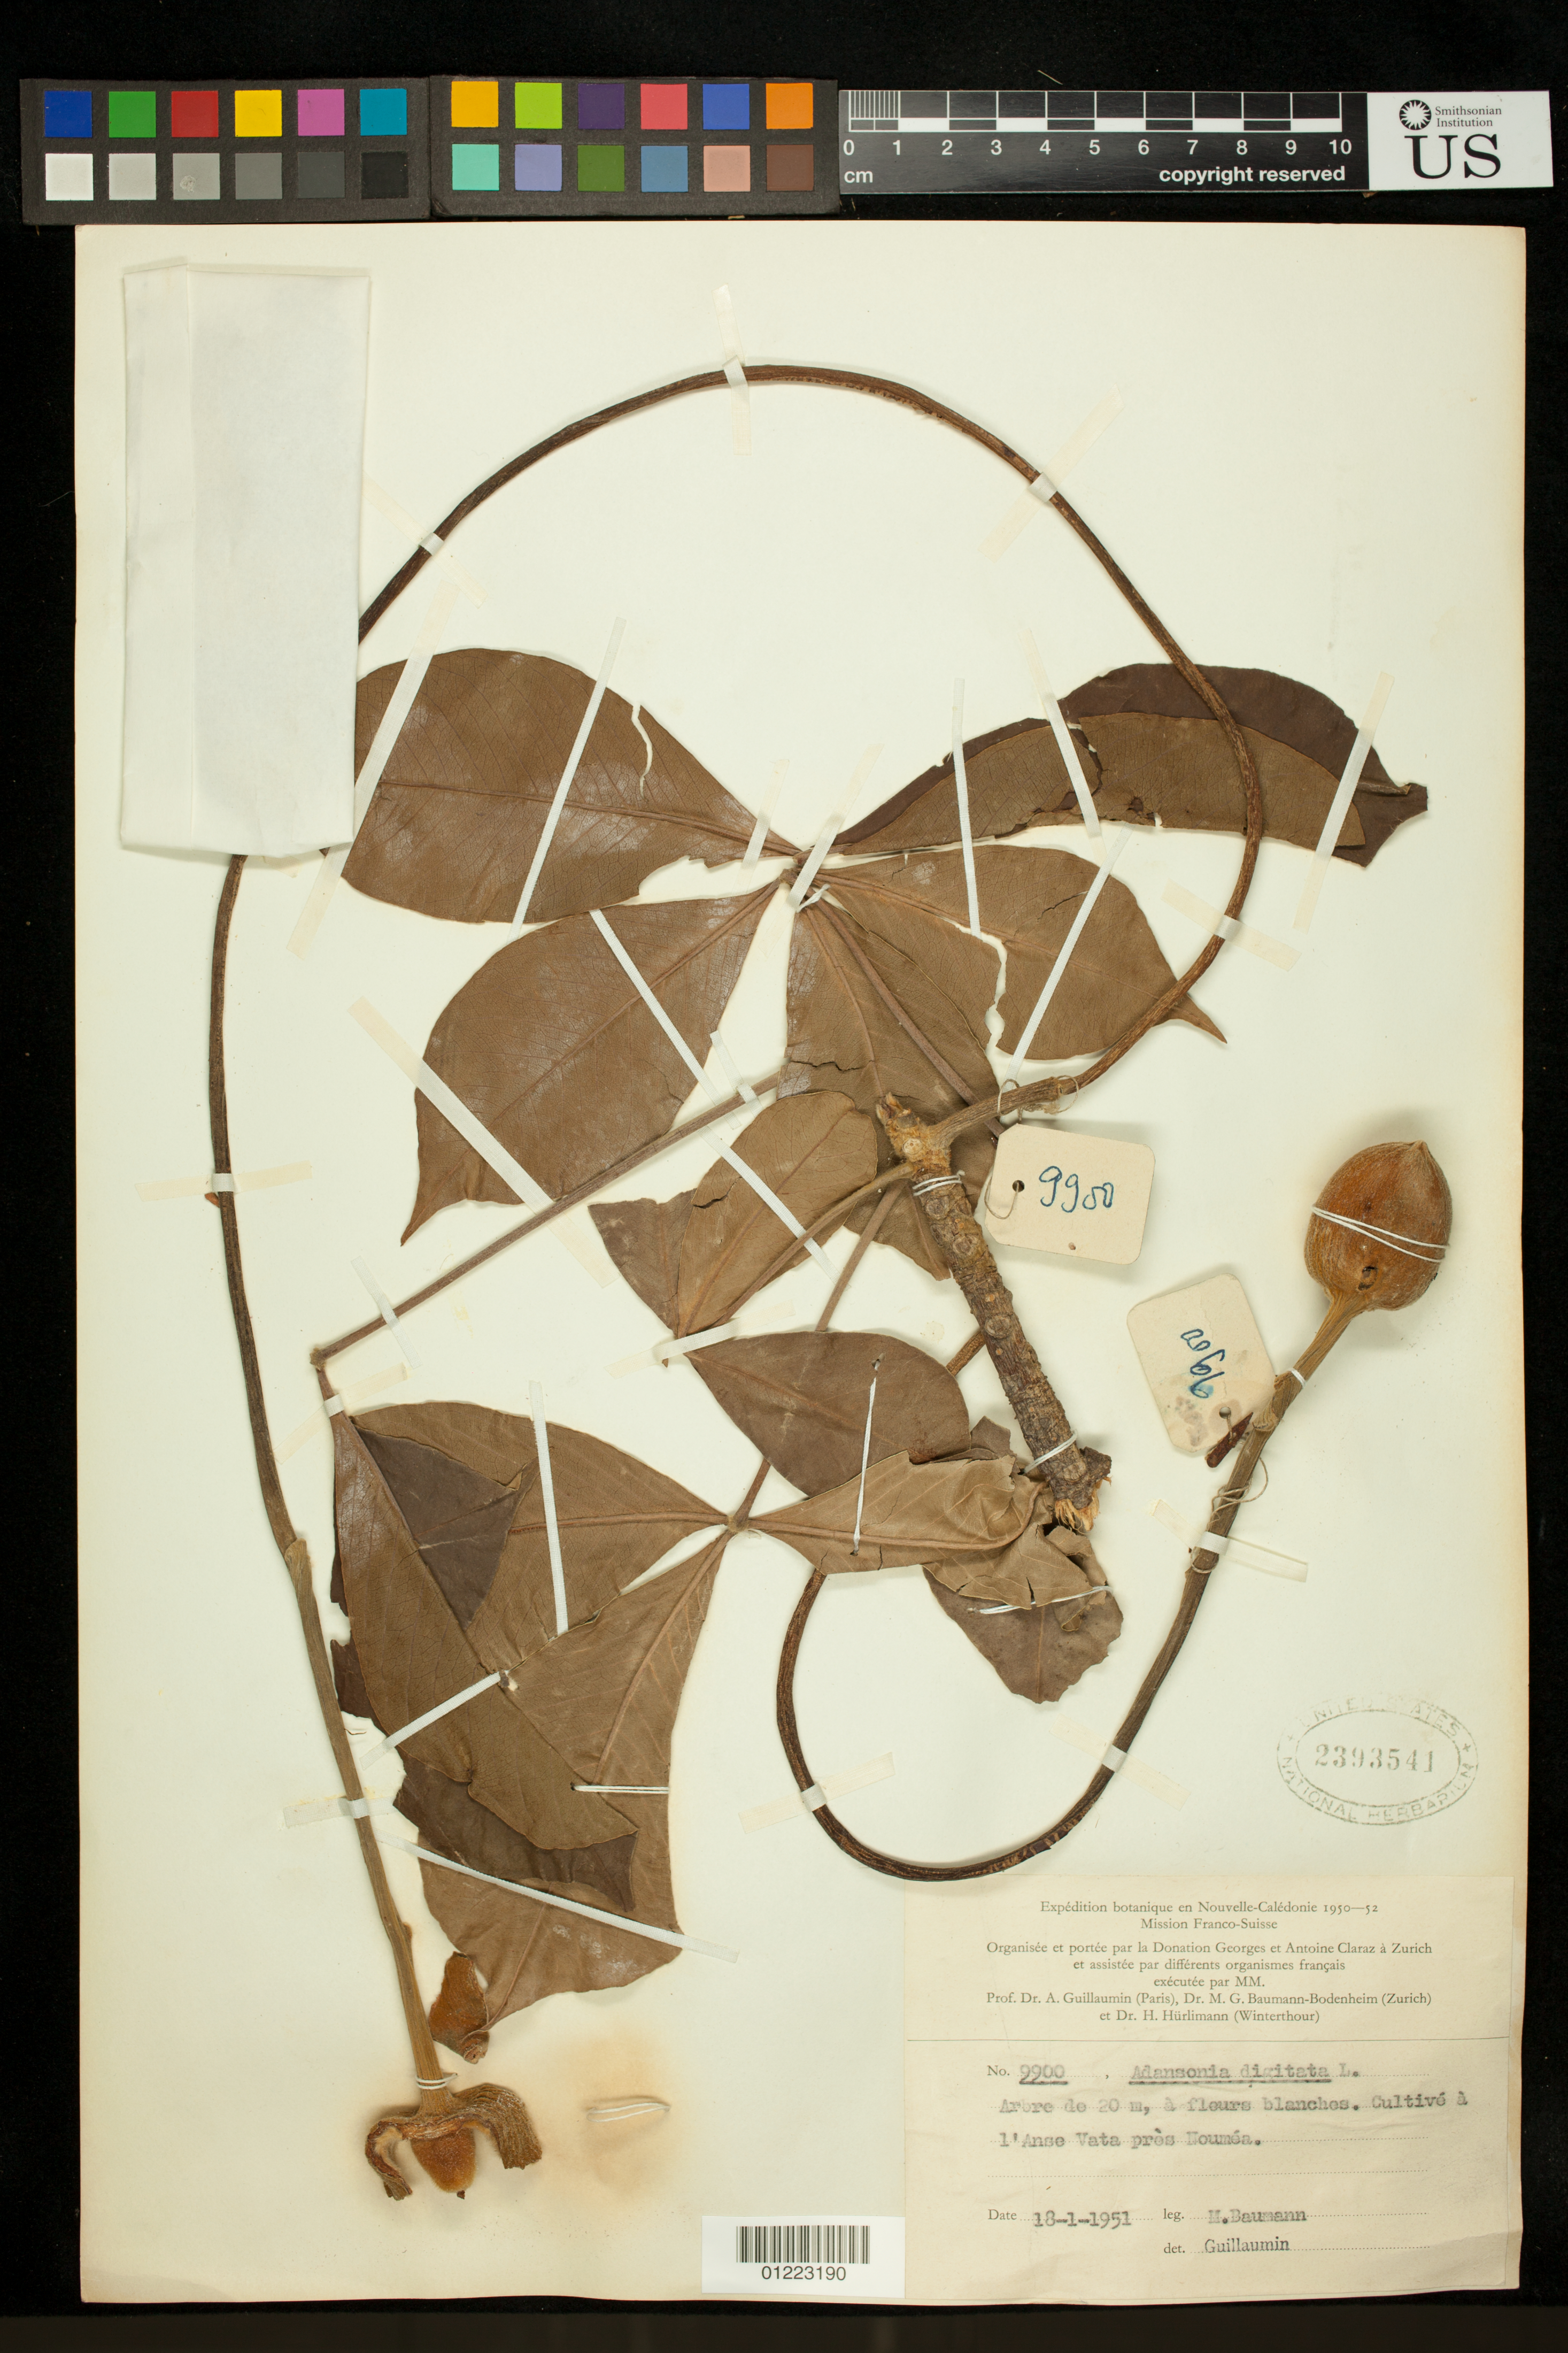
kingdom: Plantae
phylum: Tracheophyta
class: Magnoliopsida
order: Malvales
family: Malvaceae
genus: Adansonia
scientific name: Adansonia digitata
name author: L.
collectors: M. Baumann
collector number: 9900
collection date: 1951-01-18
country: New Caledonia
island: New Caledonia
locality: Anse Vata near Noumea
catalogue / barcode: US 2393541